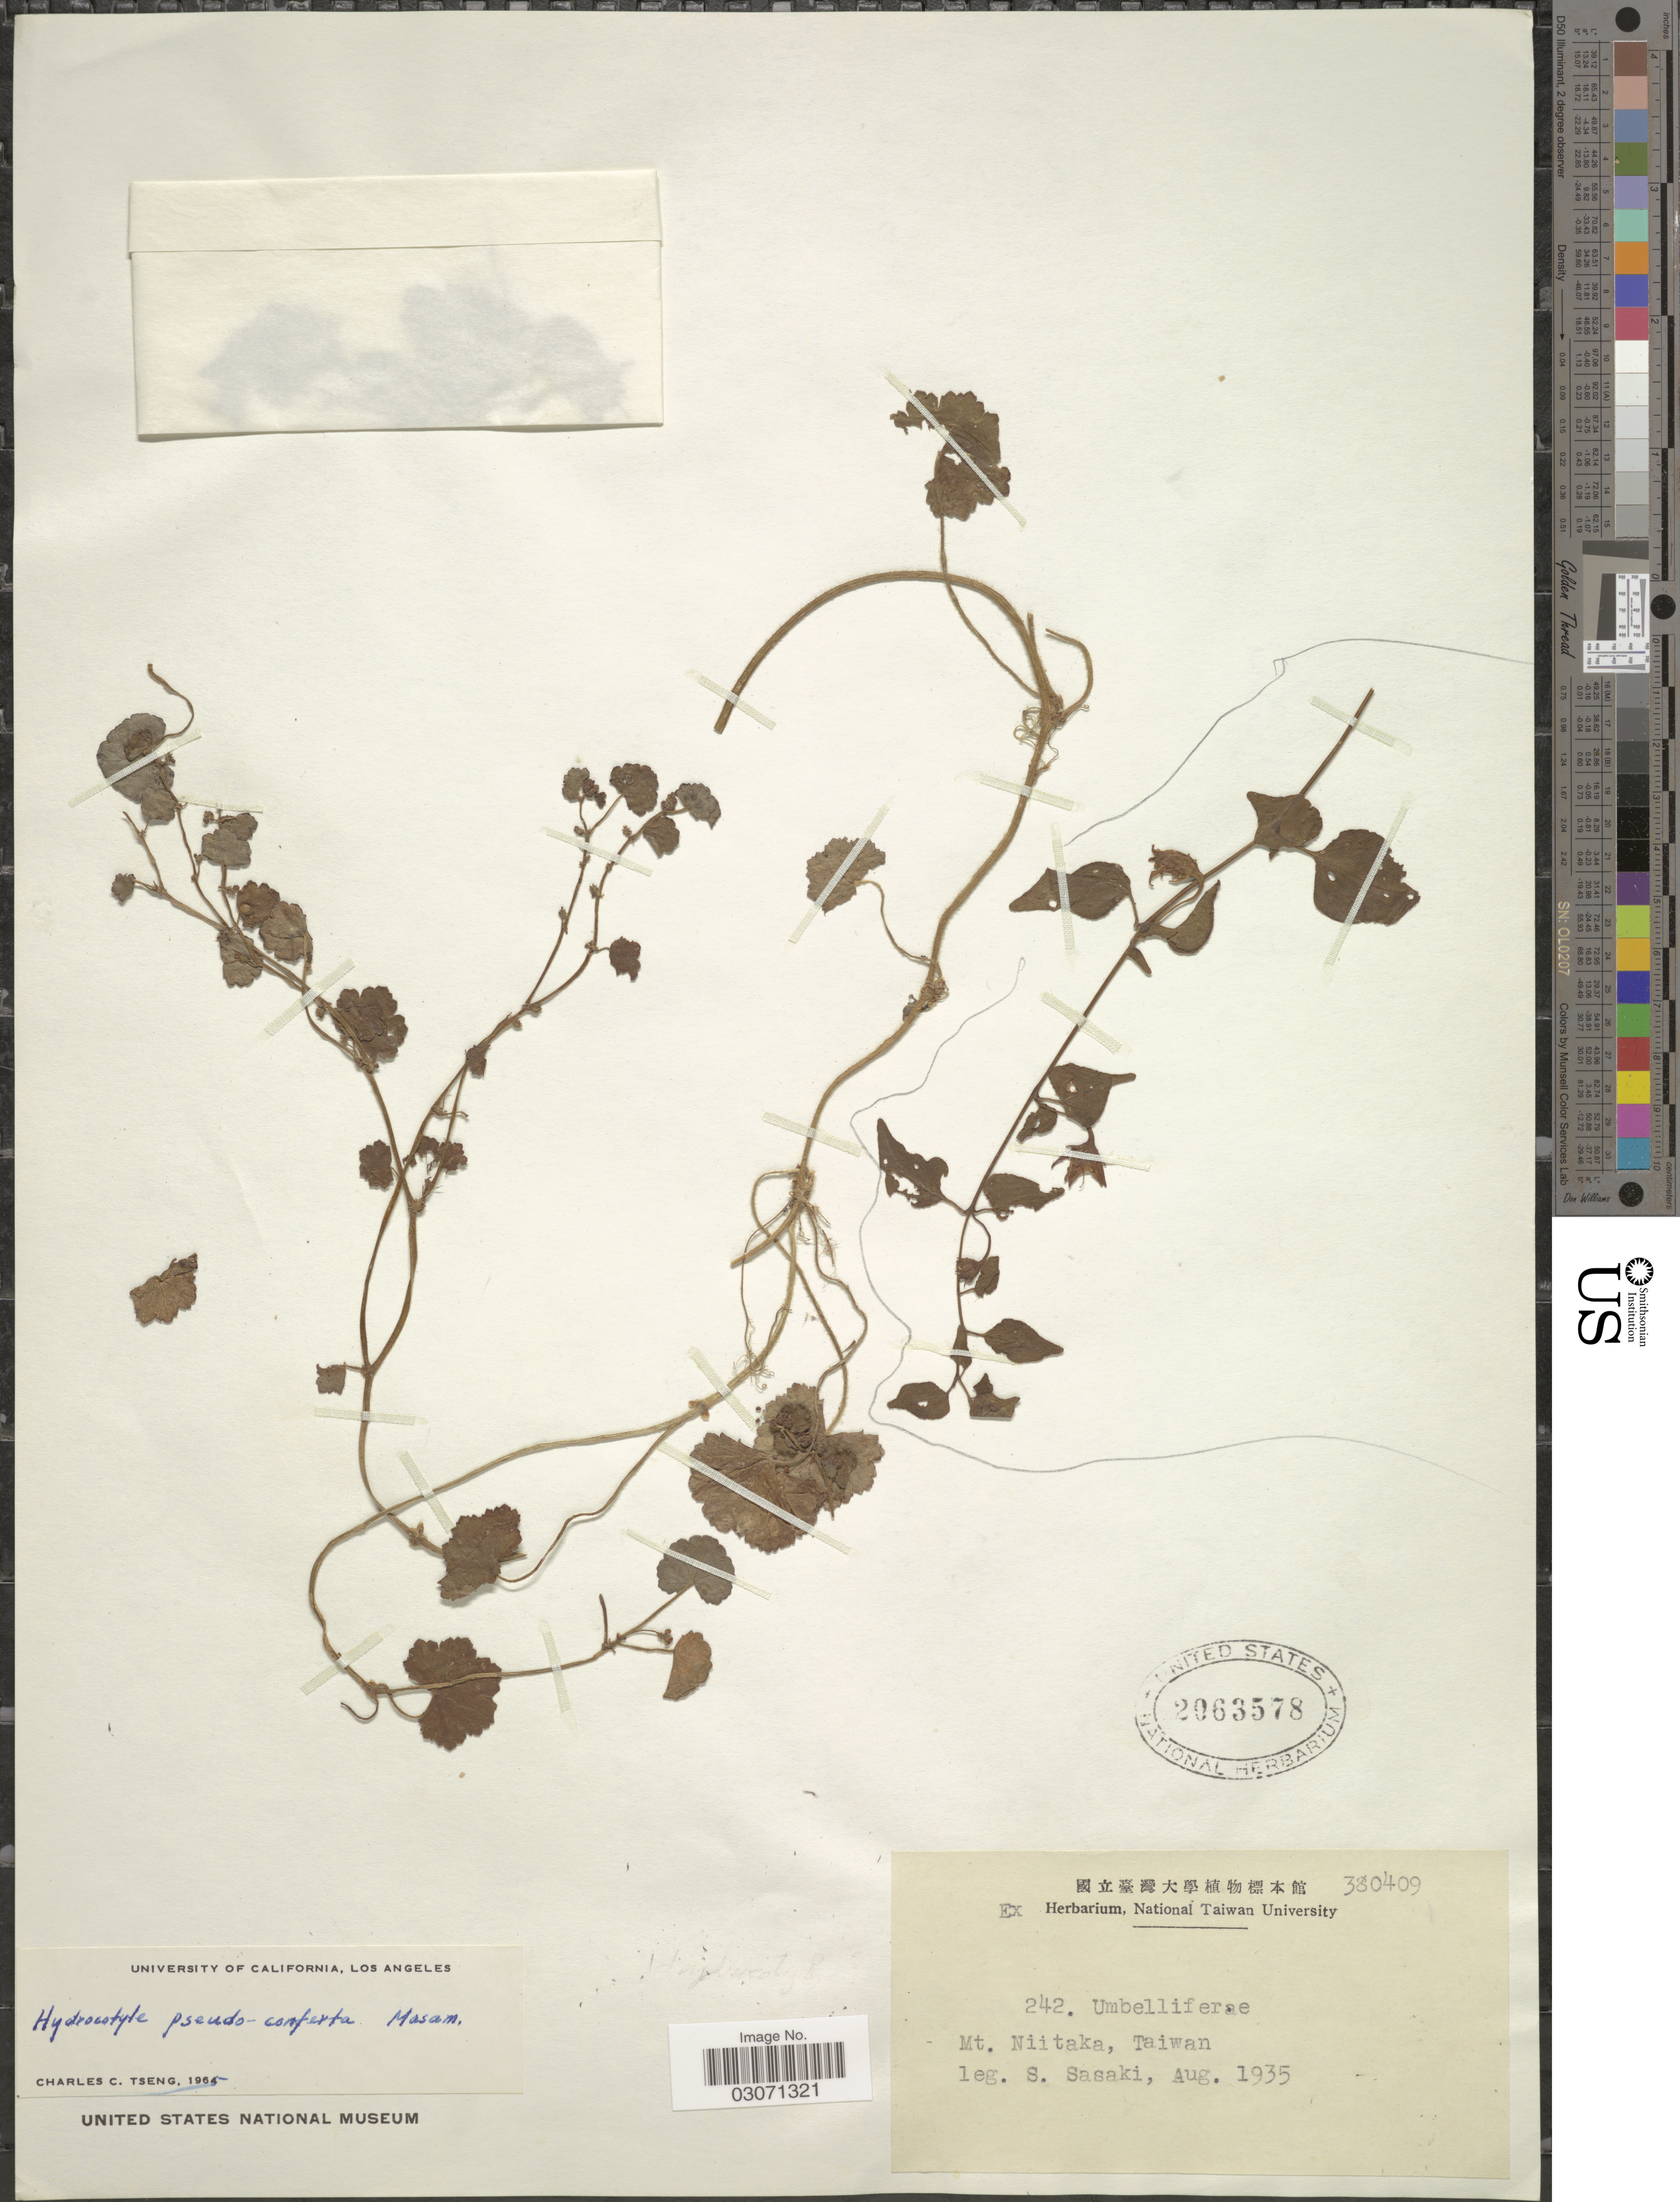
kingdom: Plantae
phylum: Tracheophyta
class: Magnoliopsida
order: Apiales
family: Araliaceae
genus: Hydrocotyle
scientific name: Hydrocotyle pseudoconferta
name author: Masam.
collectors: S. Sasaki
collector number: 380409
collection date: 1935-08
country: Taiwan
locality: Mt. Niitaka.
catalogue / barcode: US 2063578